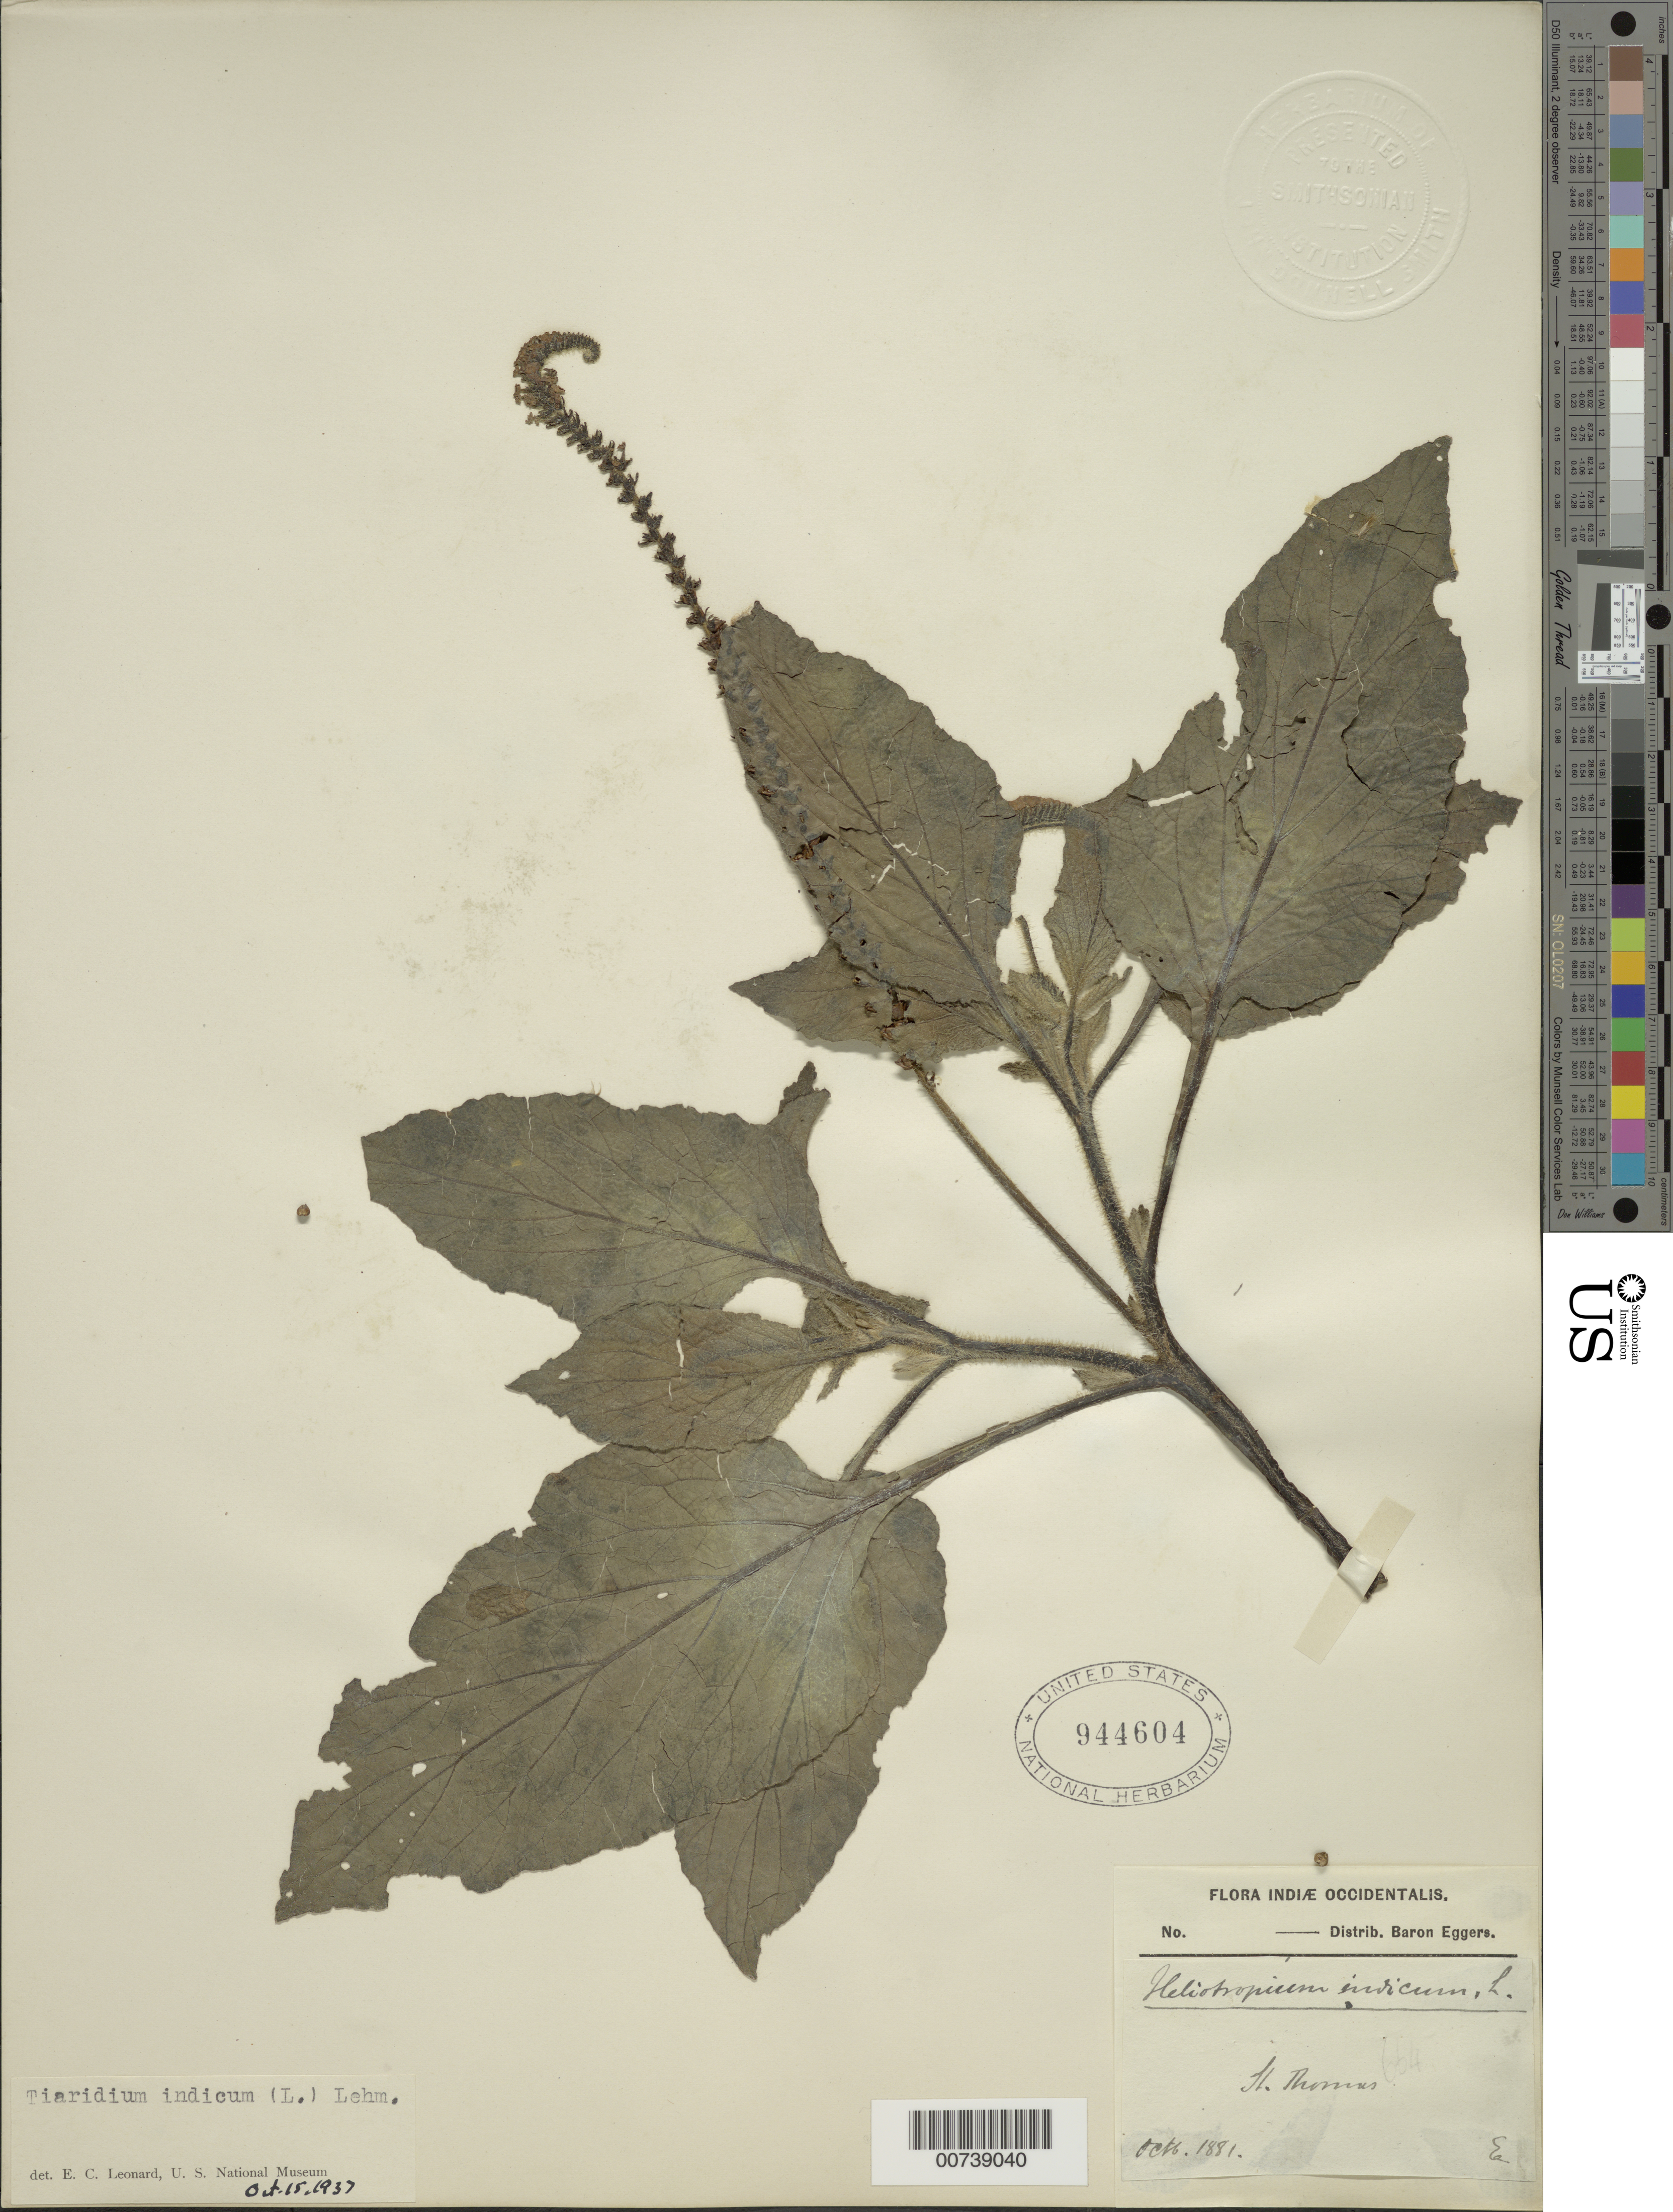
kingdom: Plantae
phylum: Tracheophyta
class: Magnoliopsida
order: Boraginales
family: Heliotropiaceae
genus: Heliotropium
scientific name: Heliotropium indicum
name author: L.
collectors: H. F. A. von Eggers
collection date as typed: Oct 1886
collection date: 1886-10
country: U.S. Virgin Islands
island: St. Thomas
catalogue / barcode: US 944604